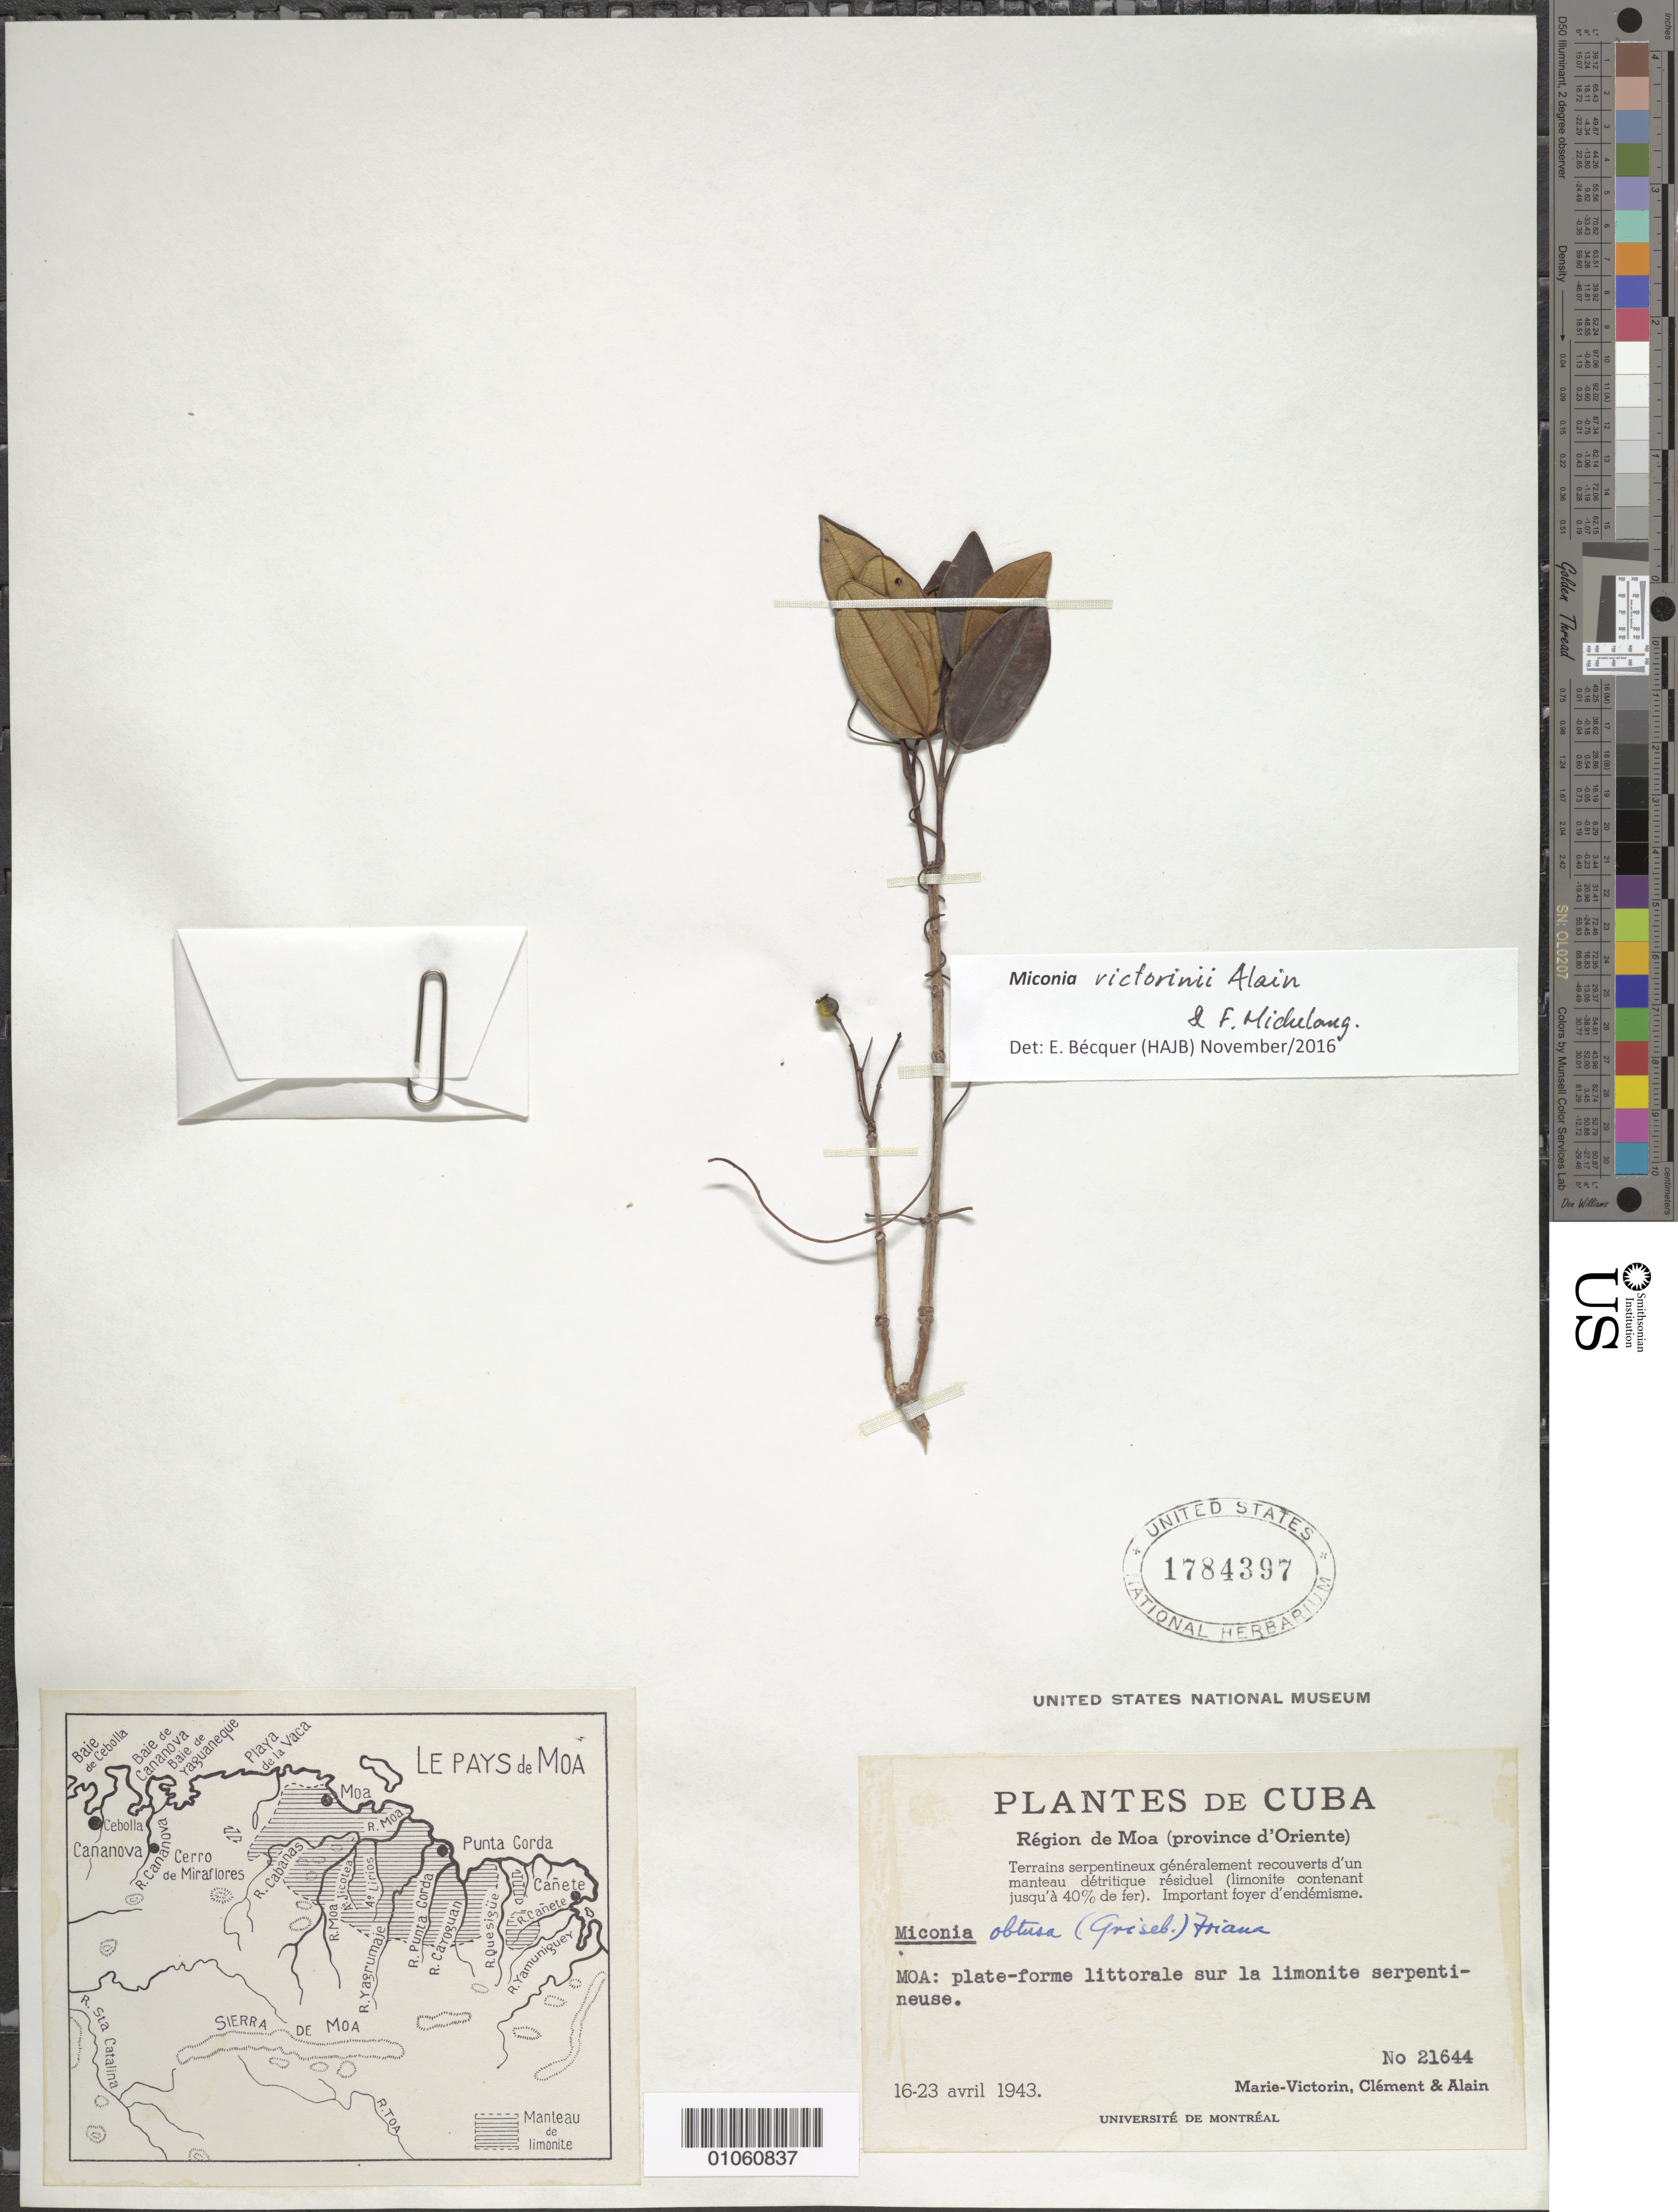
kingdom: Plantae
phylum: Tracheophyta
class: Magnoliopsida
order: Myrtales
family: Melastomataceae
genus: Miconia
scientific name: Miconia victorini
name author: Alain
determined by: Bécquer Granados, E. R.; Michelangeli, F. A.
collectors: Fr. Marie-Victorin, Bro. Clemente & A. H. Liogier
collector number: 21644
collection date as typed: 16 Apr 1943 to 23 Apr 1943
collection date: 1943-04-16/1943-04-23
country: Cuba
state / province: Holguín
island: Cuba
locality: Region Moa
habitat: Plate-forme littorale sur la limonite serpentineuse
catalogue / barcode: US 1784397